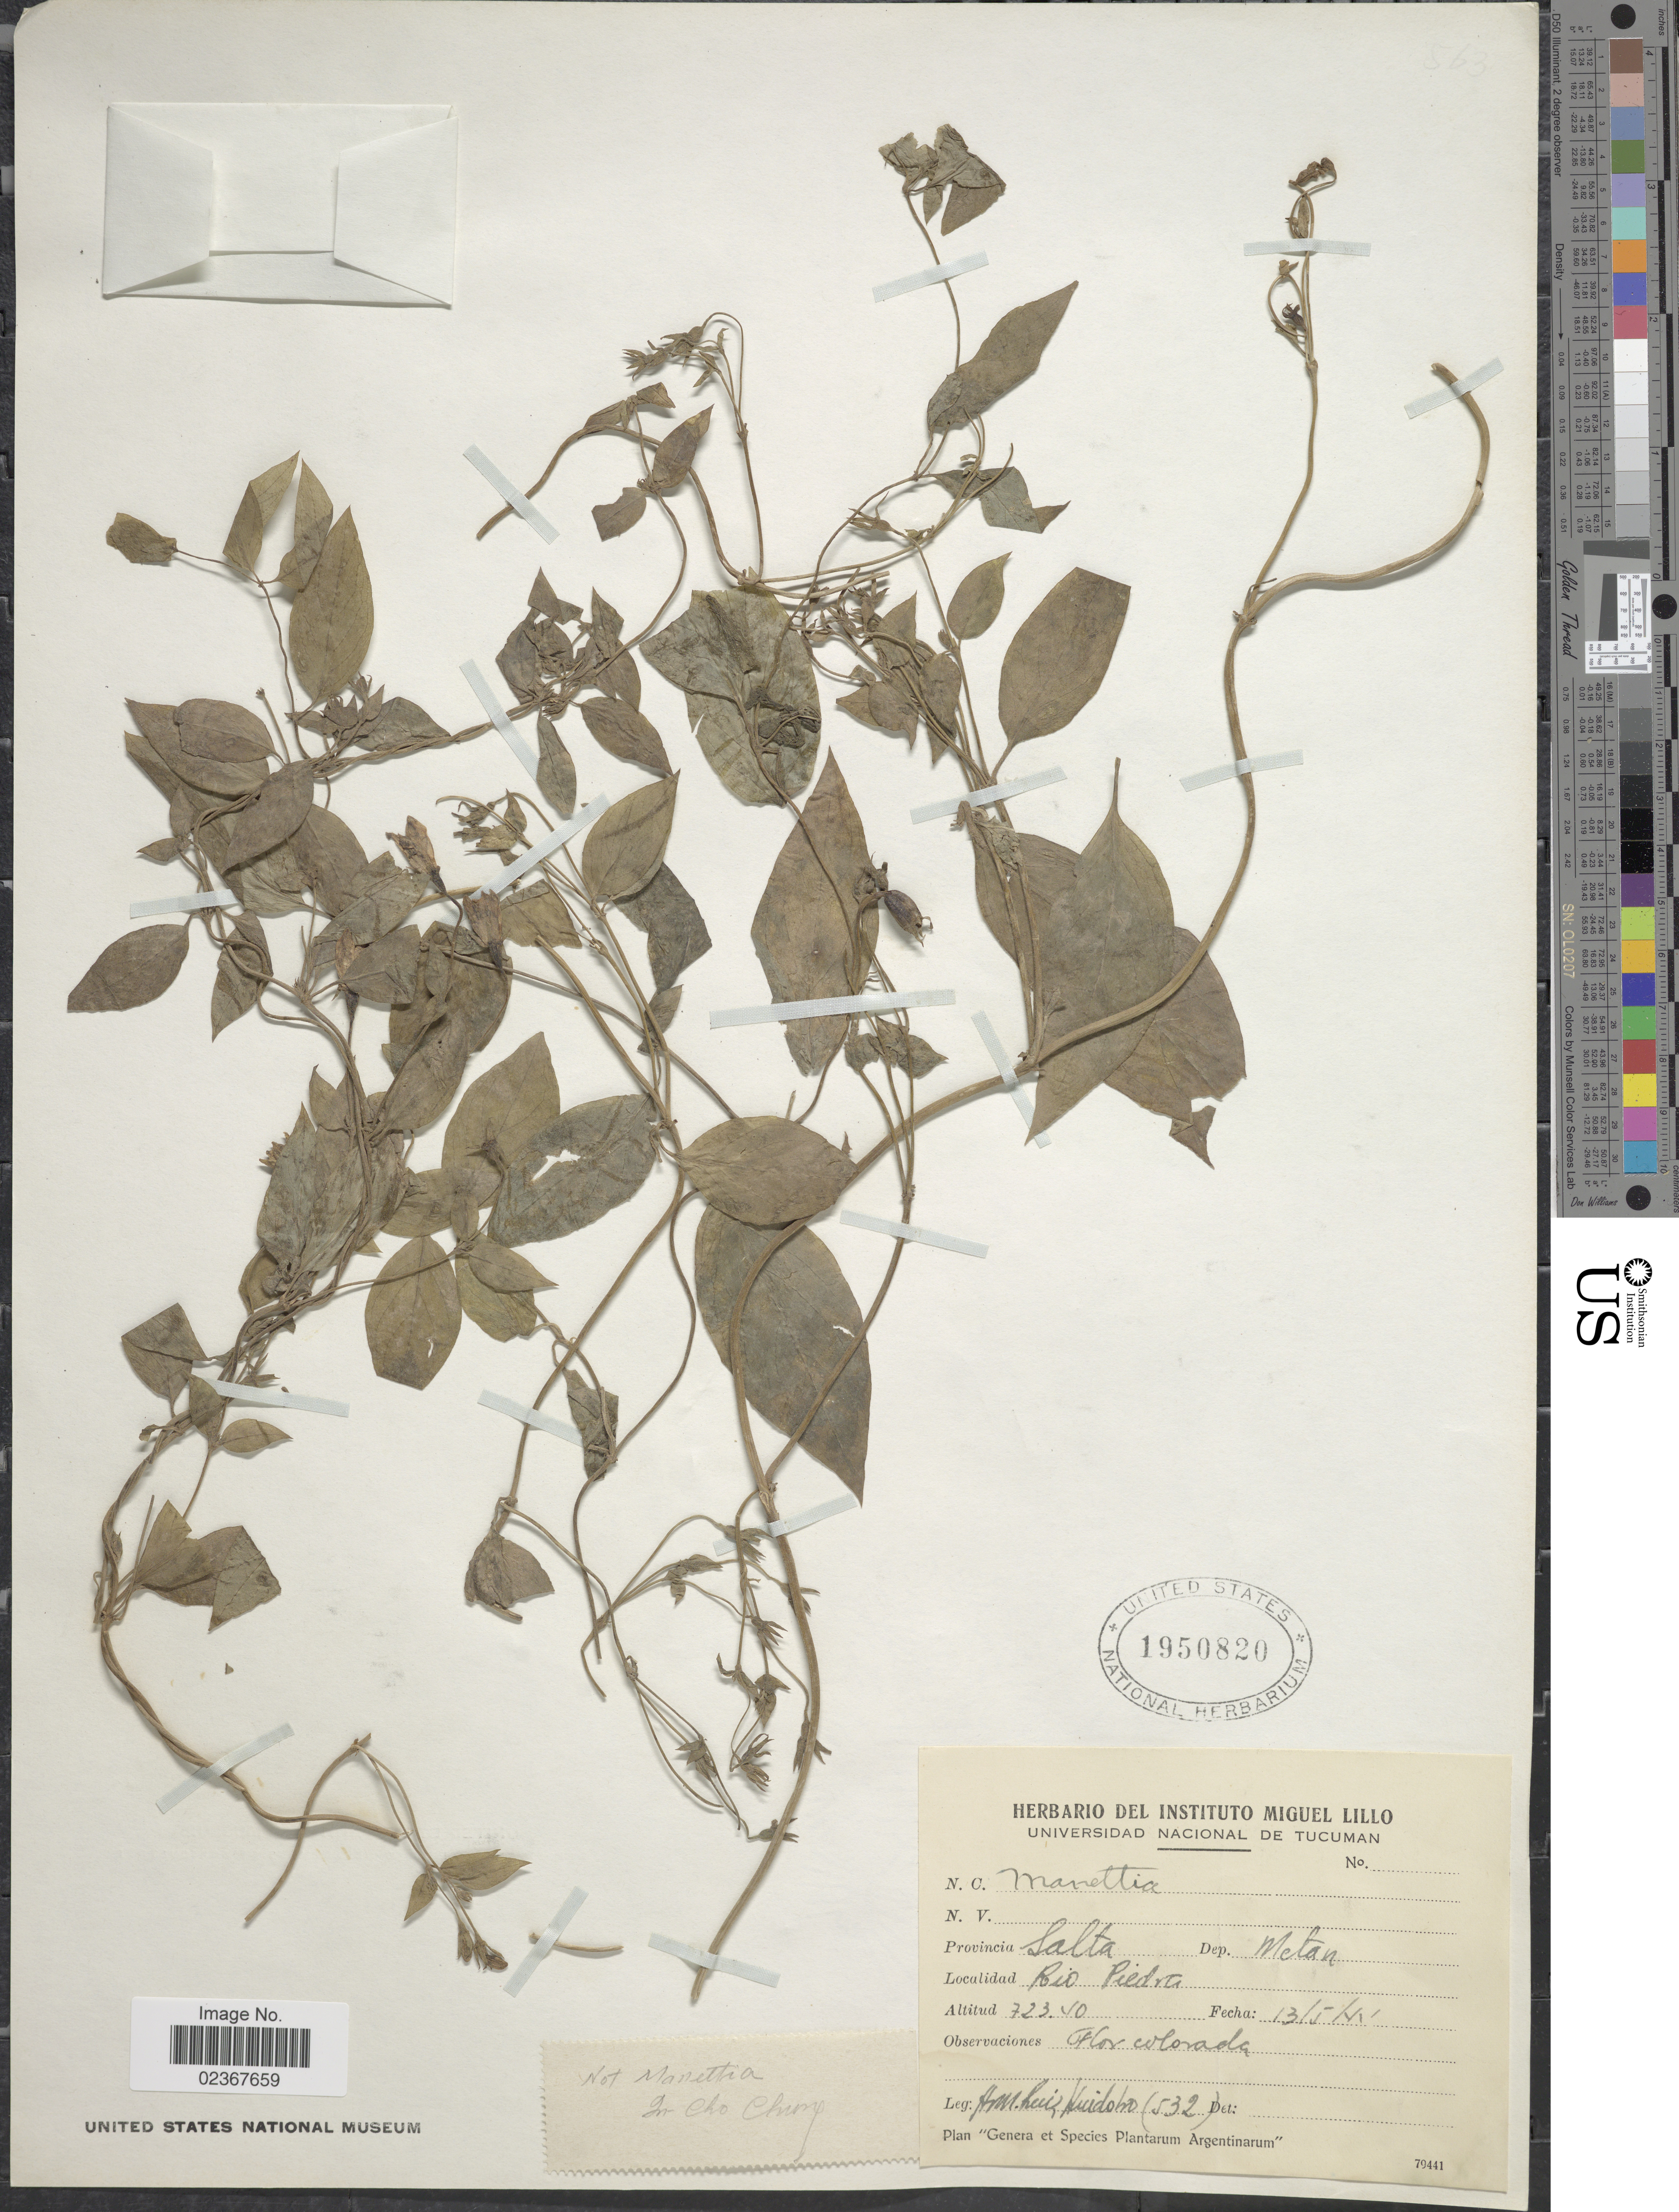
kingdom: Plantae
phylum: Tracheophyta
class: Magnoliopsida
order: Gentianales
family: Rubiaceae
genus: Manettia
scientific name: Manettia sp.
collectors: A. M. R. Huidobro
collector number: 532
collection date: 1944-05-13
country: Argentina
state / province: Salta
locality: Dep. Metan, Rio Piedra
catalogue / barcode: US 1950820